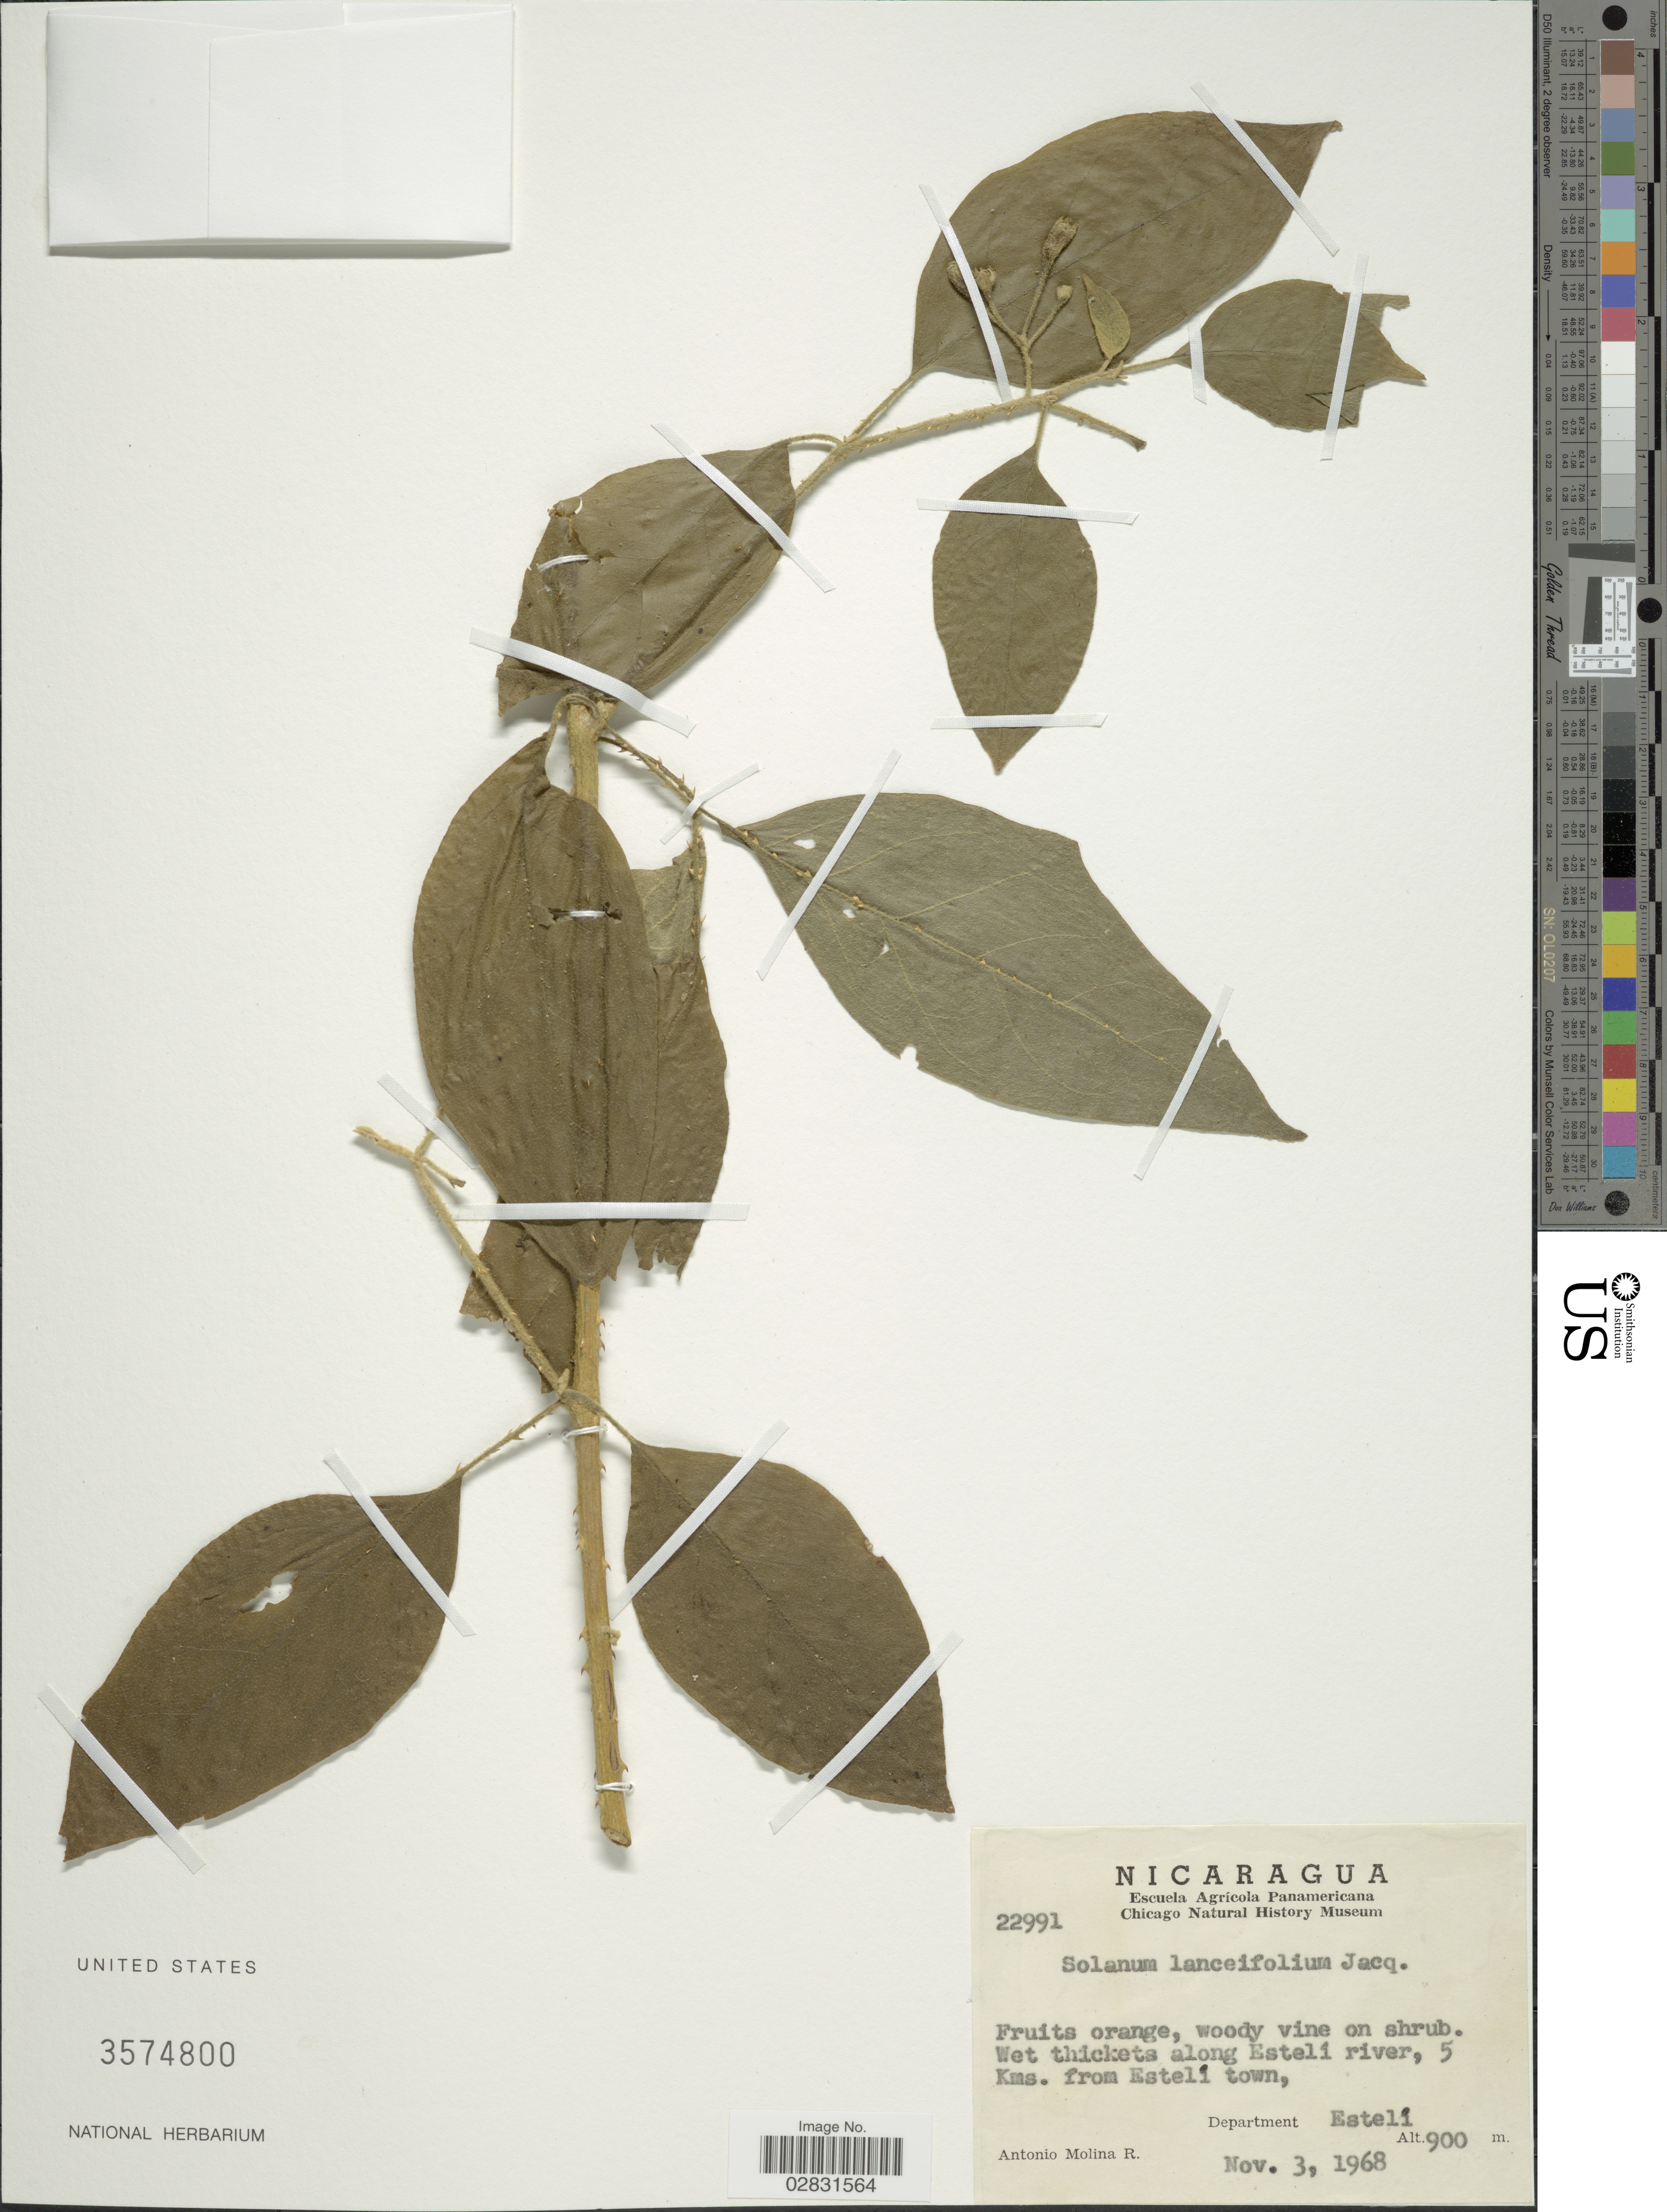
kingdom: Plantae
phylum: Tracheophyta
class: Magnoliopsida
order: Solanales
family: Solanaceae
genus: Solanum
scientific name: Solanum lanceifolium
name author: Jacq.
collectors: A. Molina R.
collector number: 22991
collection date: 1968-11-03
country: Nicaragua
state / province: Esteli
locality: Wet thickets along Esteli river, 5 Kms. from Estelí town, Department Estelí.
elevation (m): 900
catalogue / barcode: US 3574800